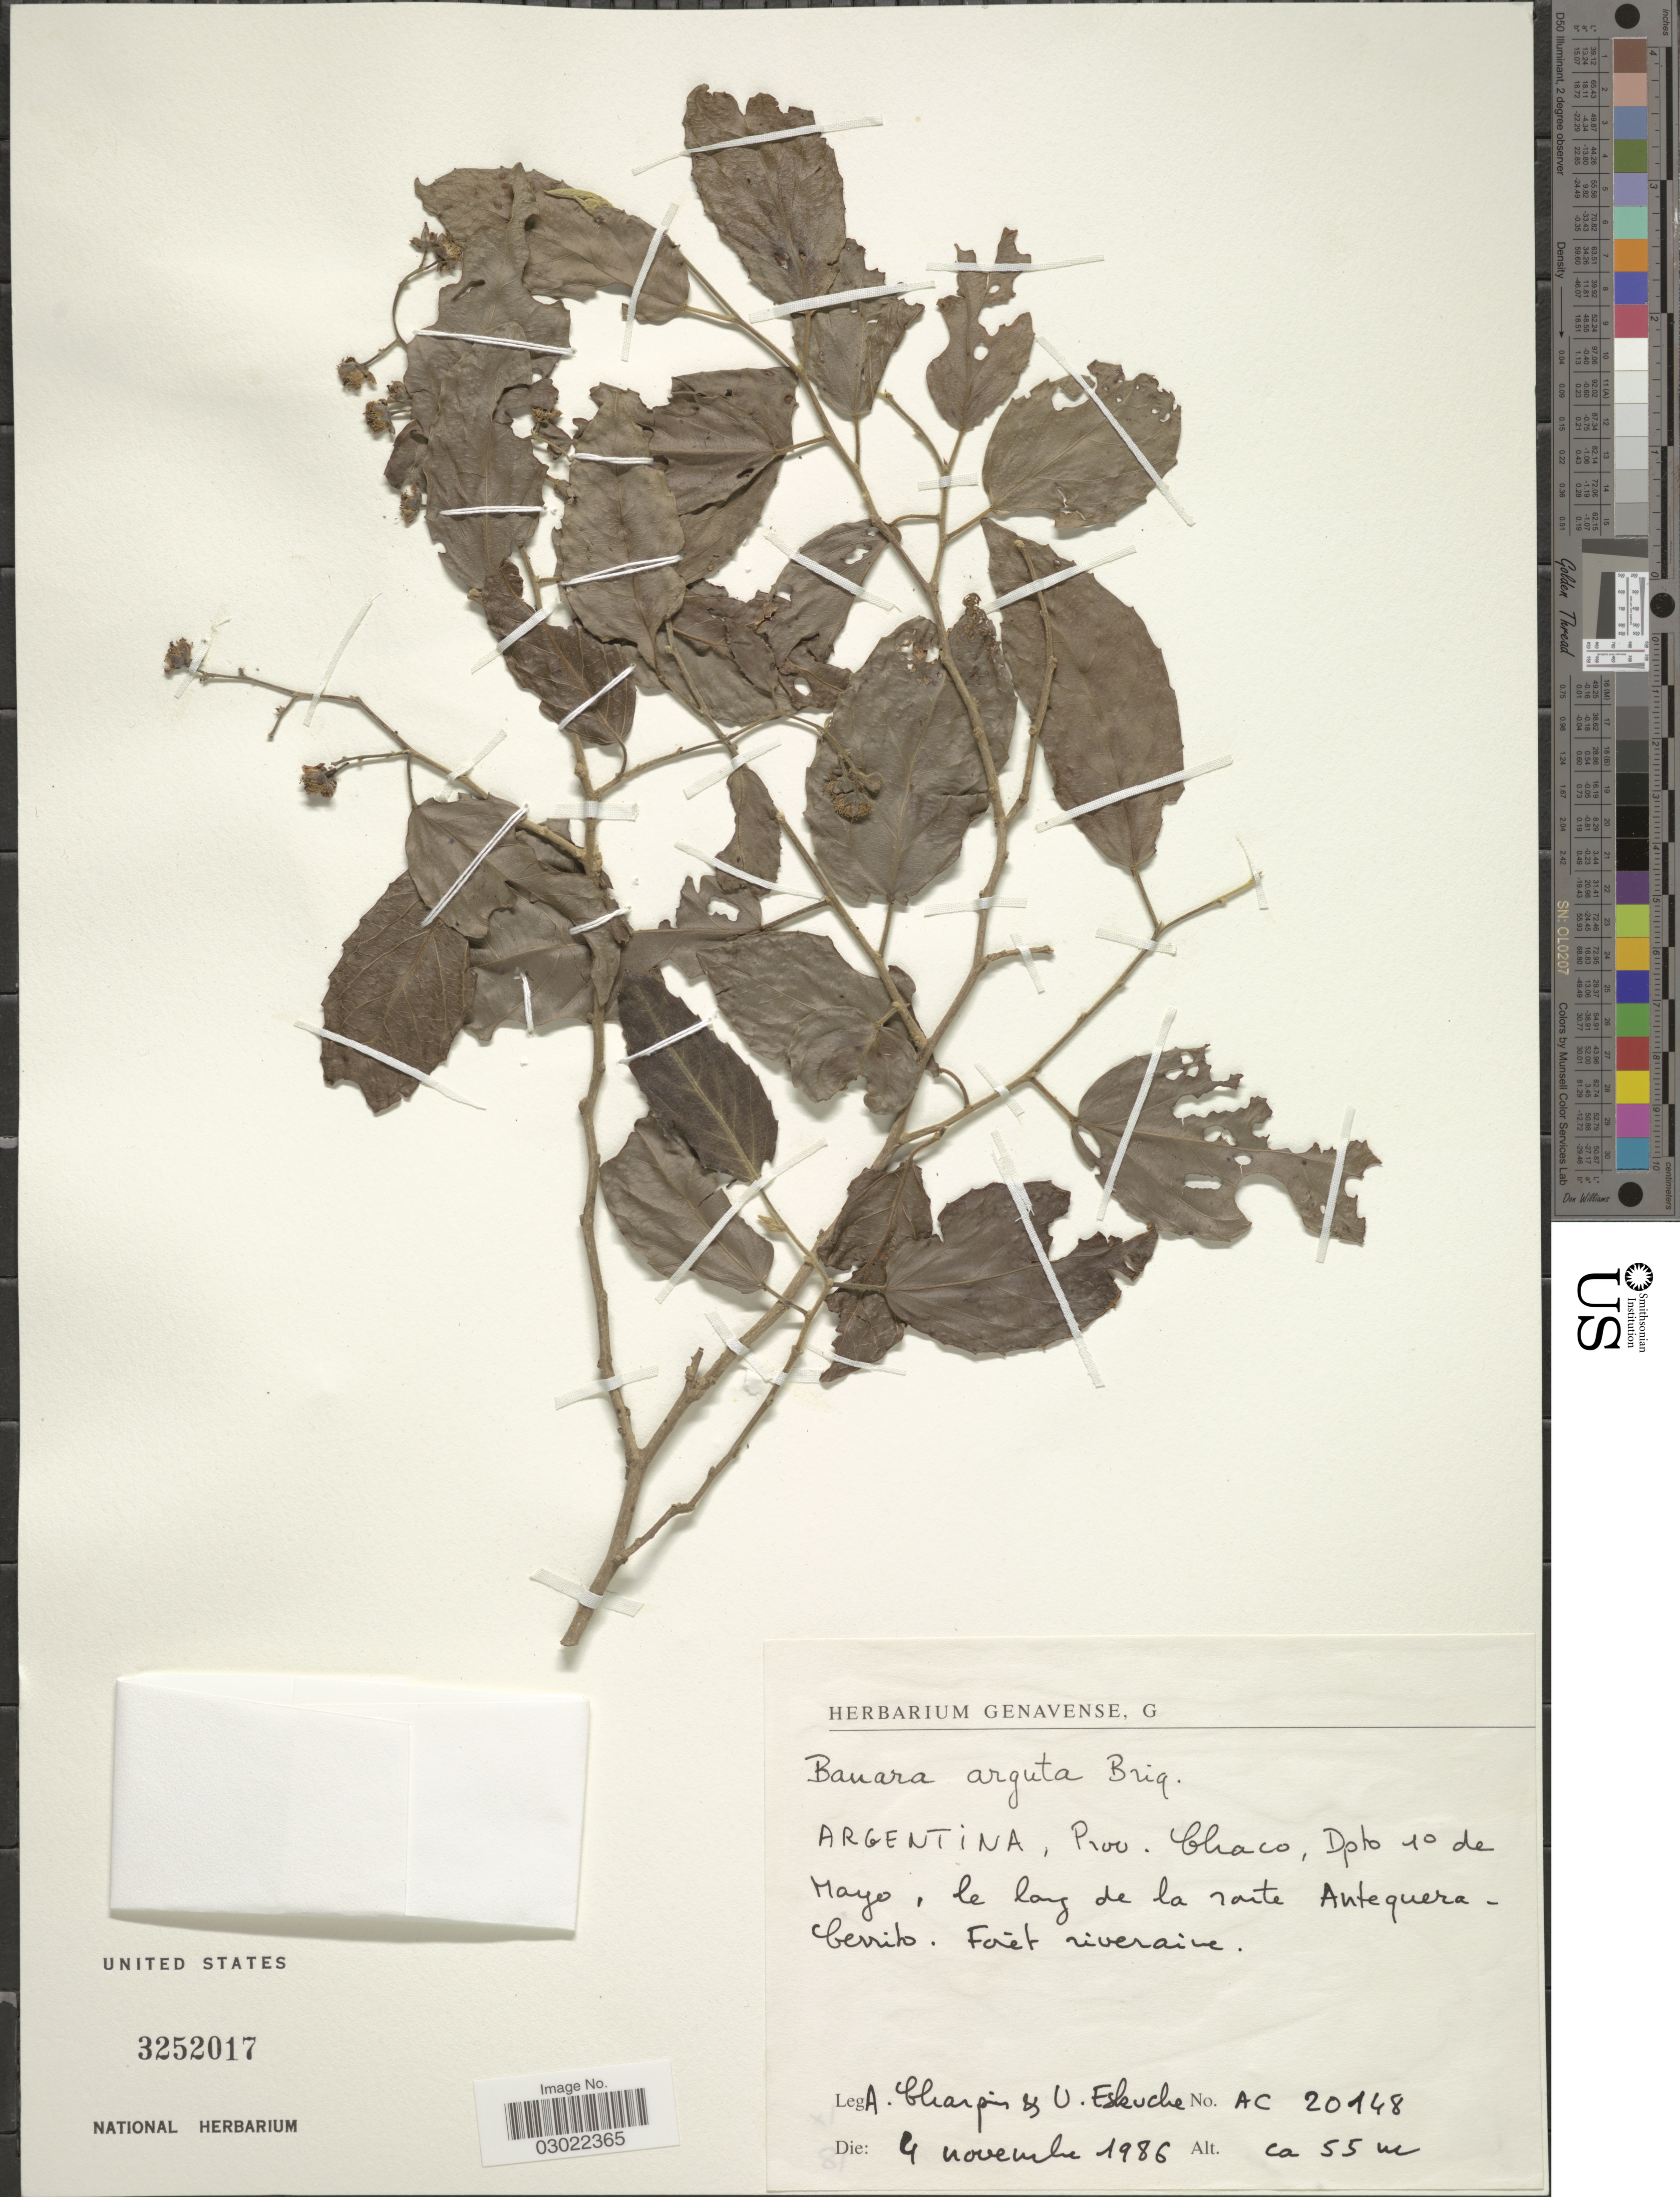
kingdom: Plantae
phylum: Tracheophyta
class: Magnoliopsida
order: Malpighiales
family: Salicaceae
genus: Banara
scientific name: Banara arguta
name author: Briq.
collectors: A. Charpin & U. Esleuche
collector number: AC20148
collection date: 1986-11-04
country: Argentina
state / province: Chaco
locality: Prov. Chaco, Dpto 1º de Mayo, le long de la route Antequera-Cerrito.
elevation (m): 55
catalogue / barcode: US 3252017